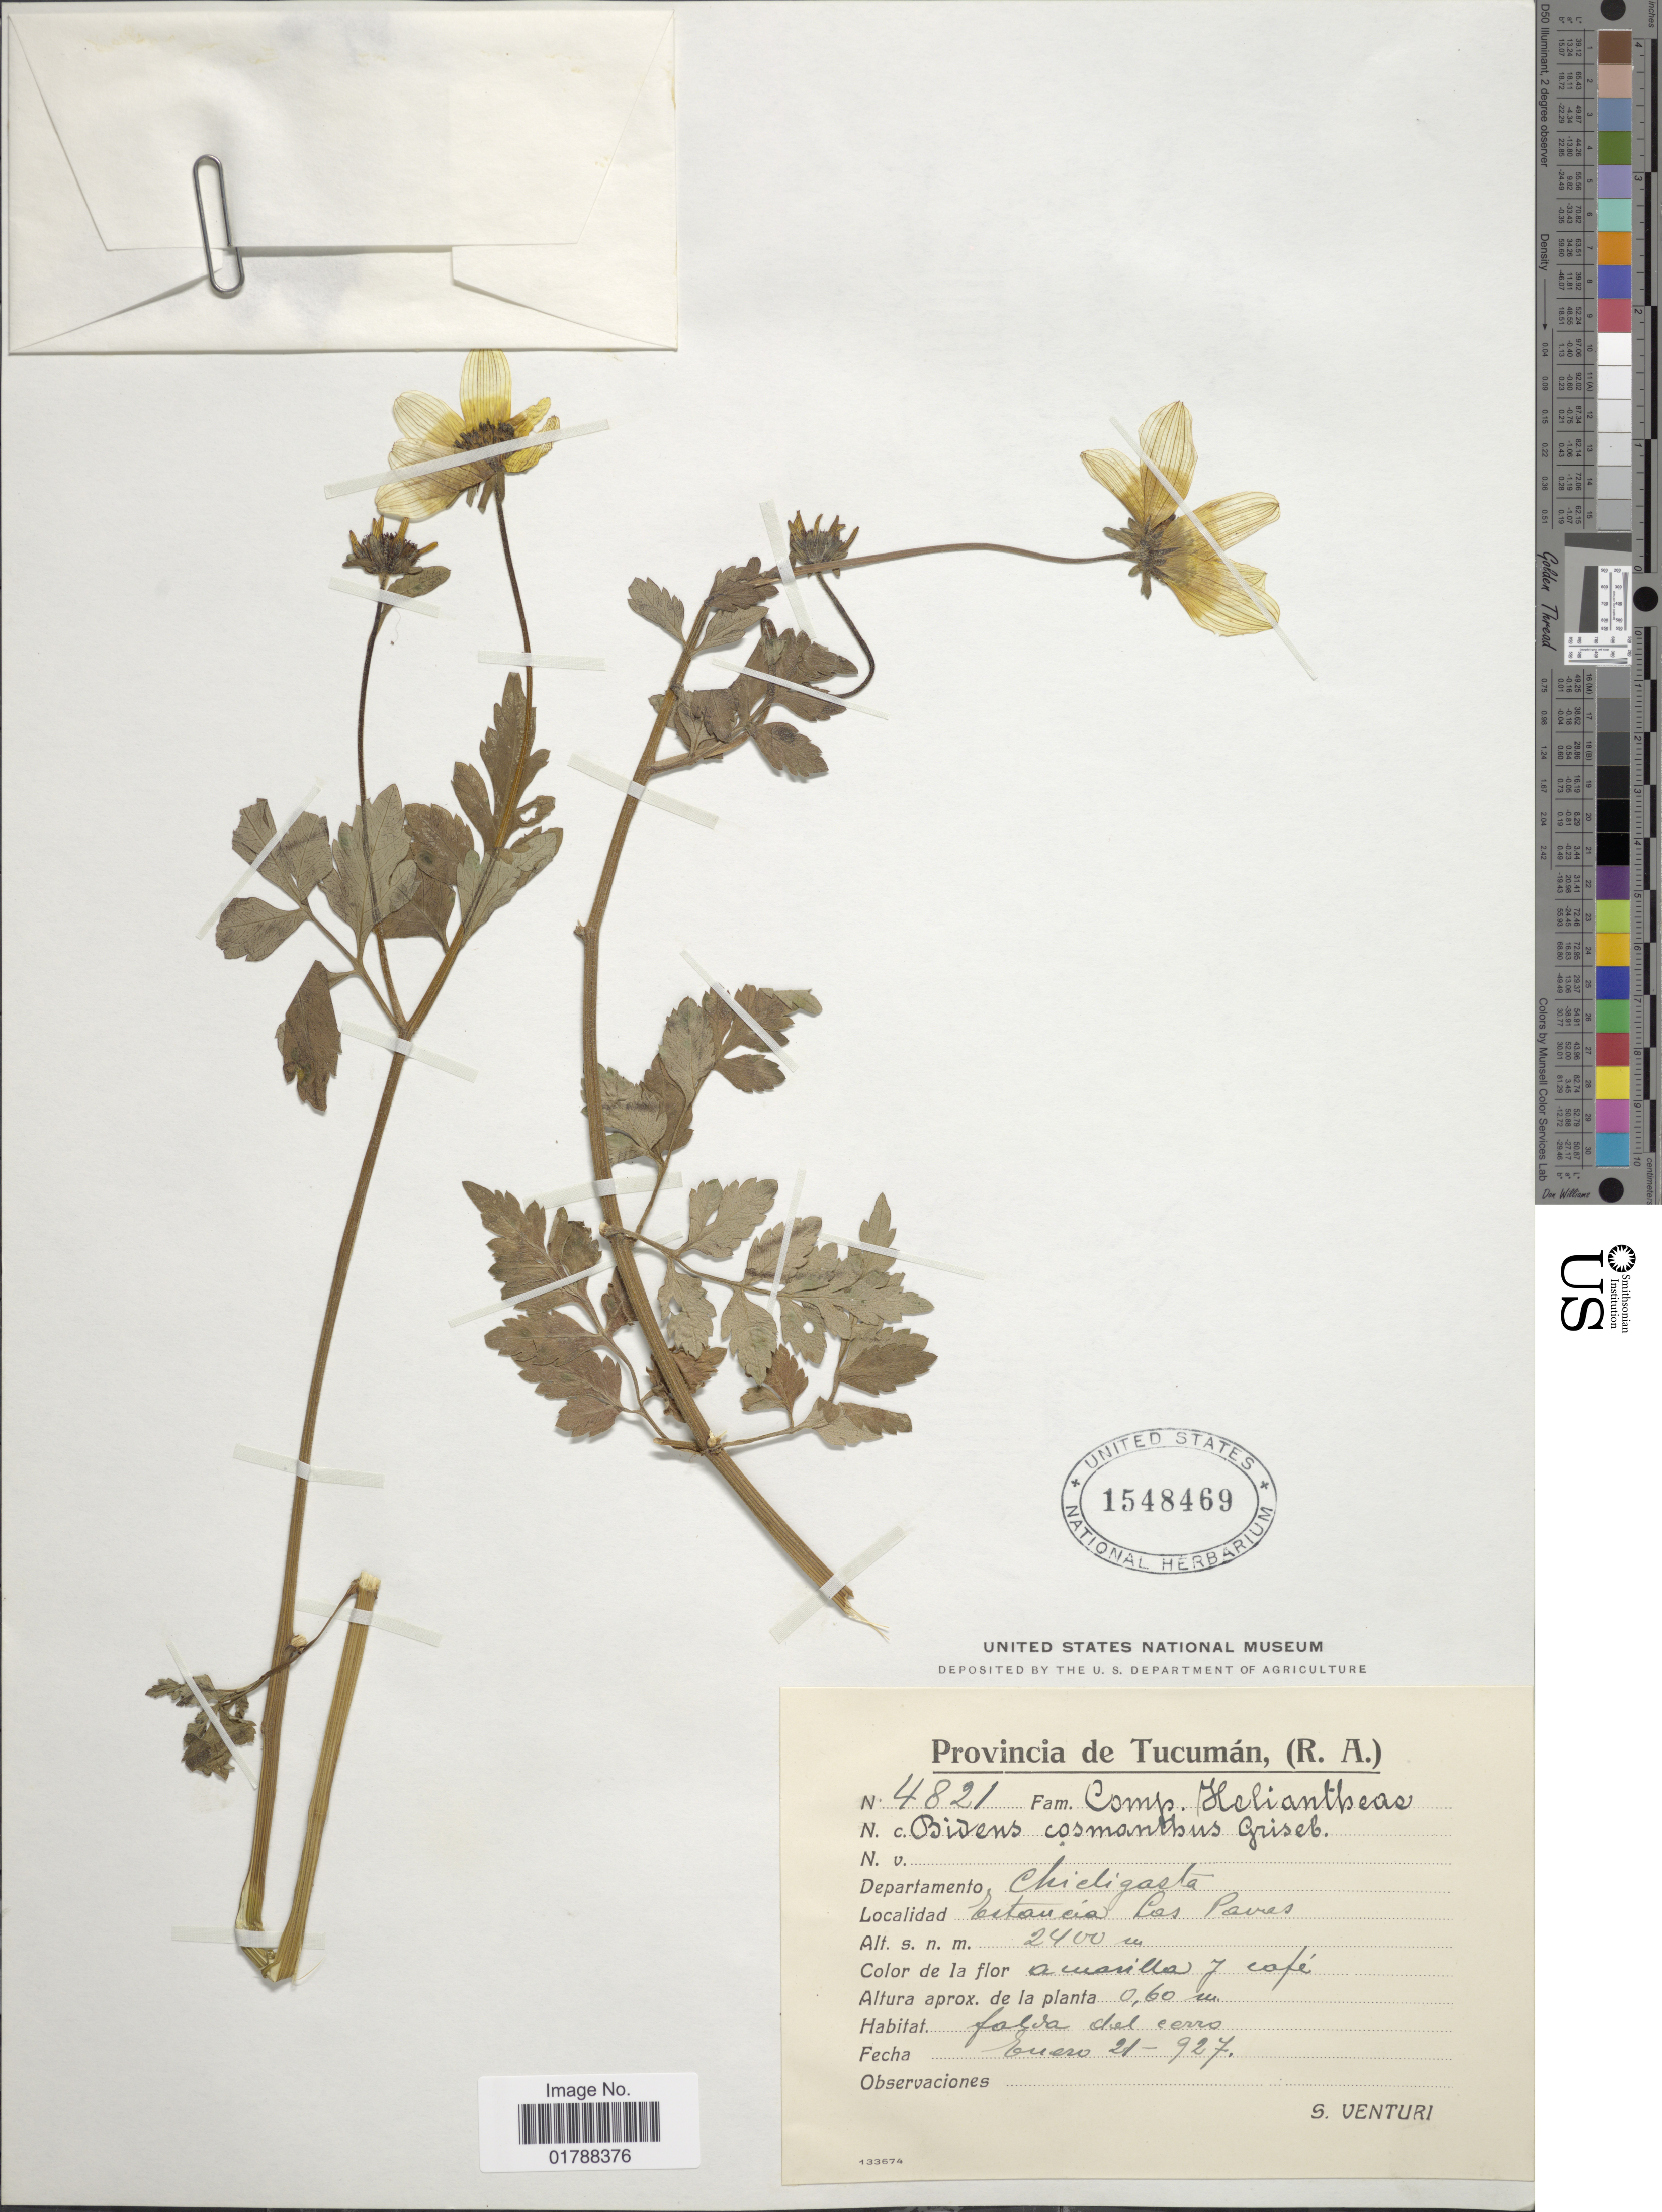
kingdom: Plantae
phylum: Tracheophyta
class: Magnoliopsida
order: Asterales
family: Asteraceae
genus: Bidens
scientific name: Bidens cosmantha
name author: Griseb.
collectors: S. Venturi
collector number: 4821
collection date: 1927-01-21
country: Argentina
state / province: Tucuman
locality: Departamento Chicligasta. Estancia Las Pavas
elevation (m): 2400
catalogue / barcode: US 1548469